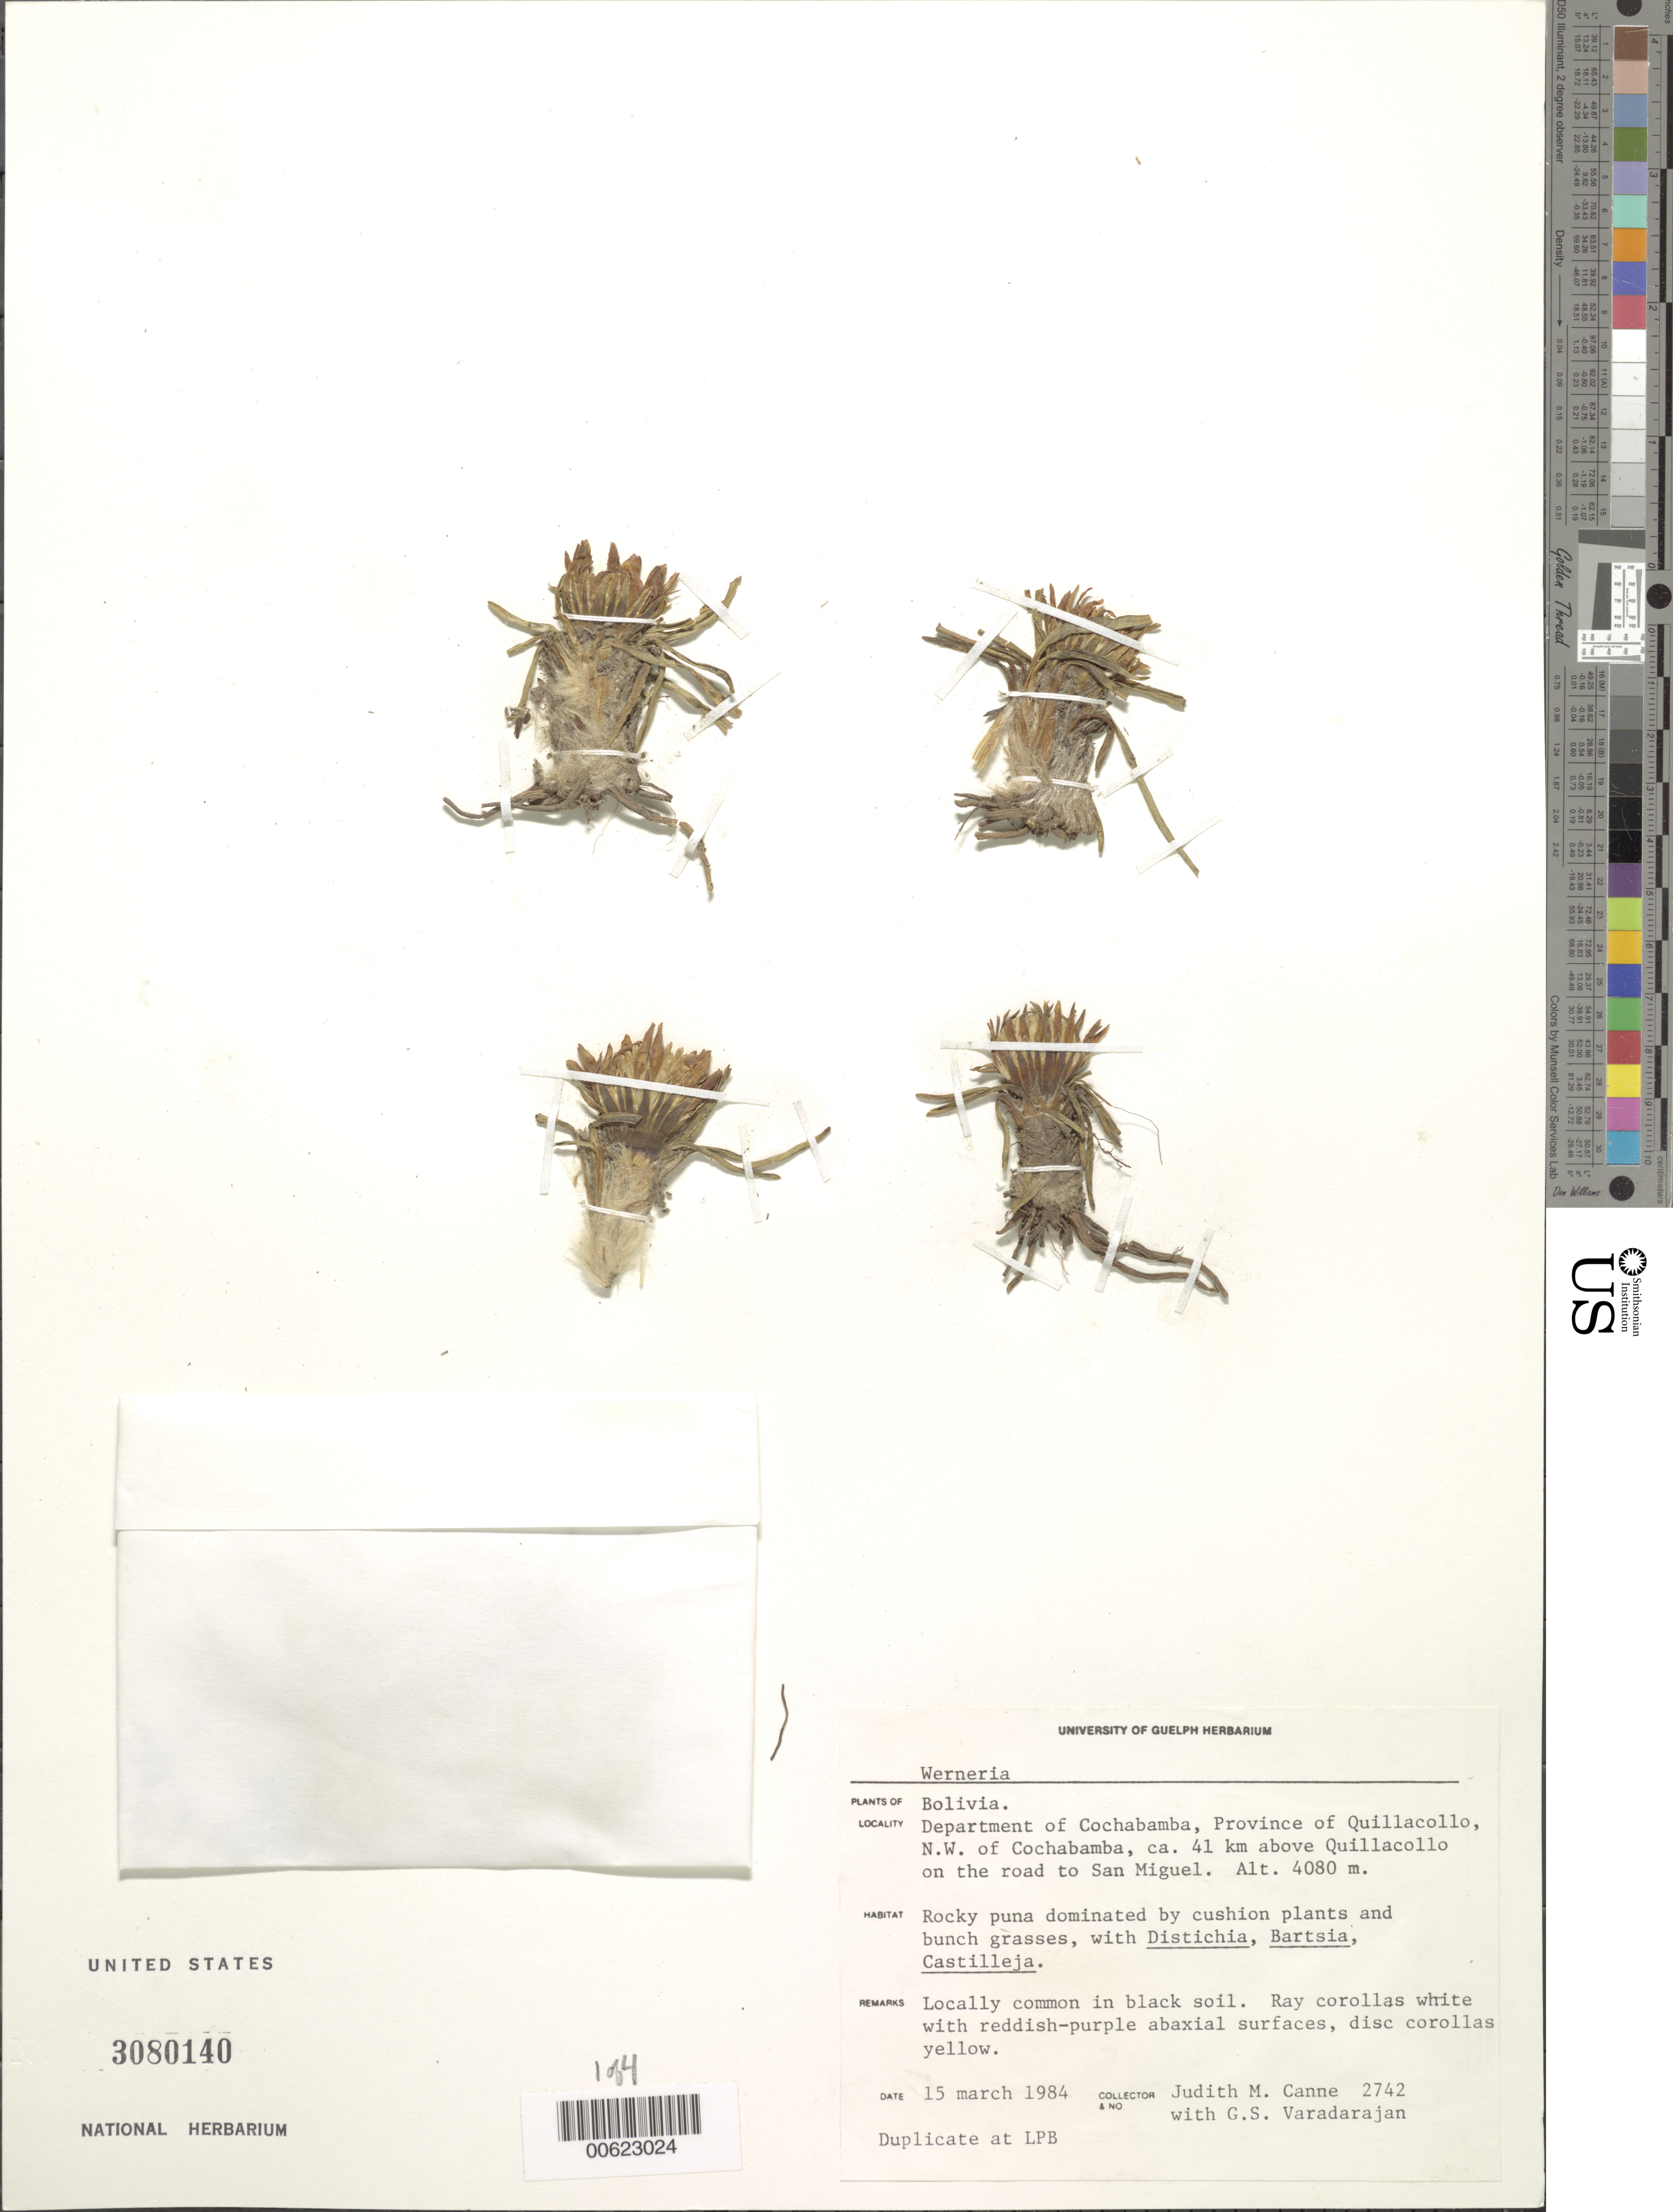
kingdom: Plantae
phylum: Tracheophyta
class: Magnoliopsida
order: Asterales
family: Asteraceae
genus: Solidago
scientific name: Solidago erecta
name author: Pursh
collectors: P. Fleming & G. S. Varadarajan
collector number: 2742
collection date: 1984-03-15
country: Bolivia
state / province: Cochabamba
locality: Prov. Quillacollo, NW of Cochabamb, ca. 41 km above Quillacollo on the road to San Miquel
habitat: Rocky puna dominated by cushion plants and bunch grasses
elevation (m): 4080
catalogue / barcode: US 3080140